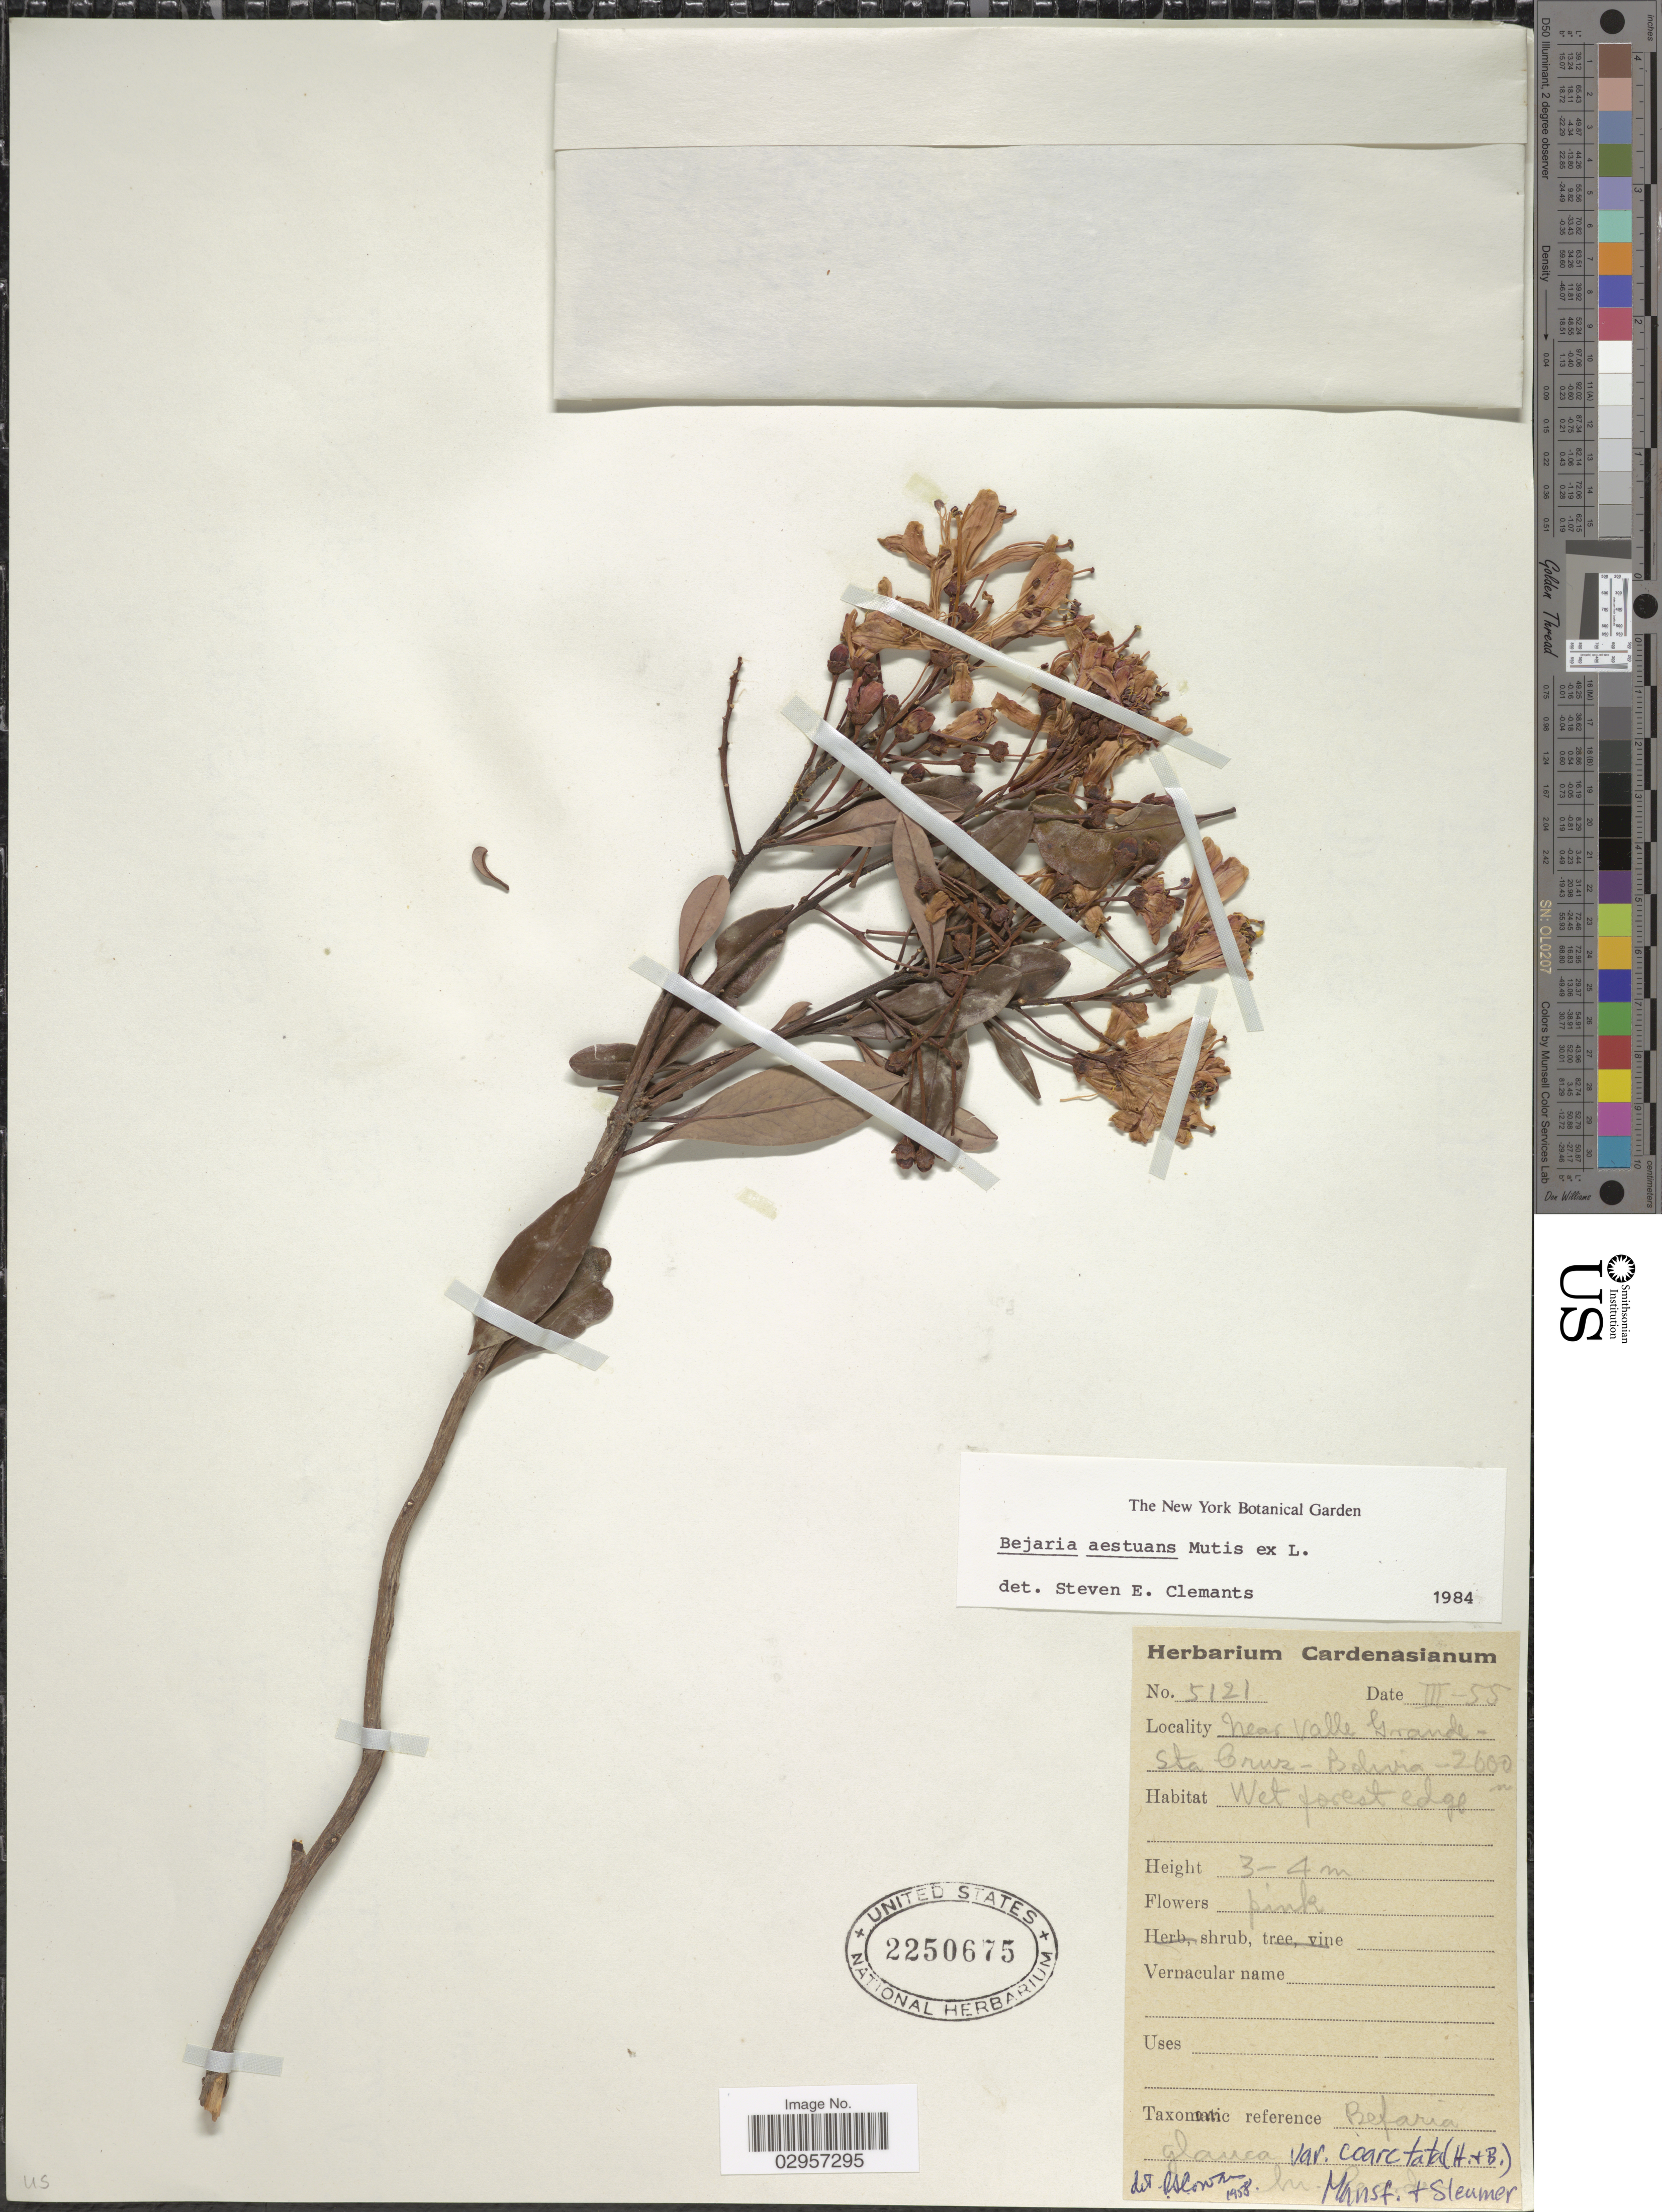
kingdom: Plantae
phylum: Tracheophyta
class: Magnoliopsida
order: Ericales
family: Ericaceae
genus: Befaria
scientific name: Befaria aestuans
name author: Mutis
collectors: M. Cárdenas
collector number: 5121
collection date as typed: Transcribed d/m/y: /3/55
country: Bolivia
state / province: Santa Cruz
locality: Near Valle Grande - Sta Cruz.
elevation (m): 2600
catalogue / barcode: US 2250675